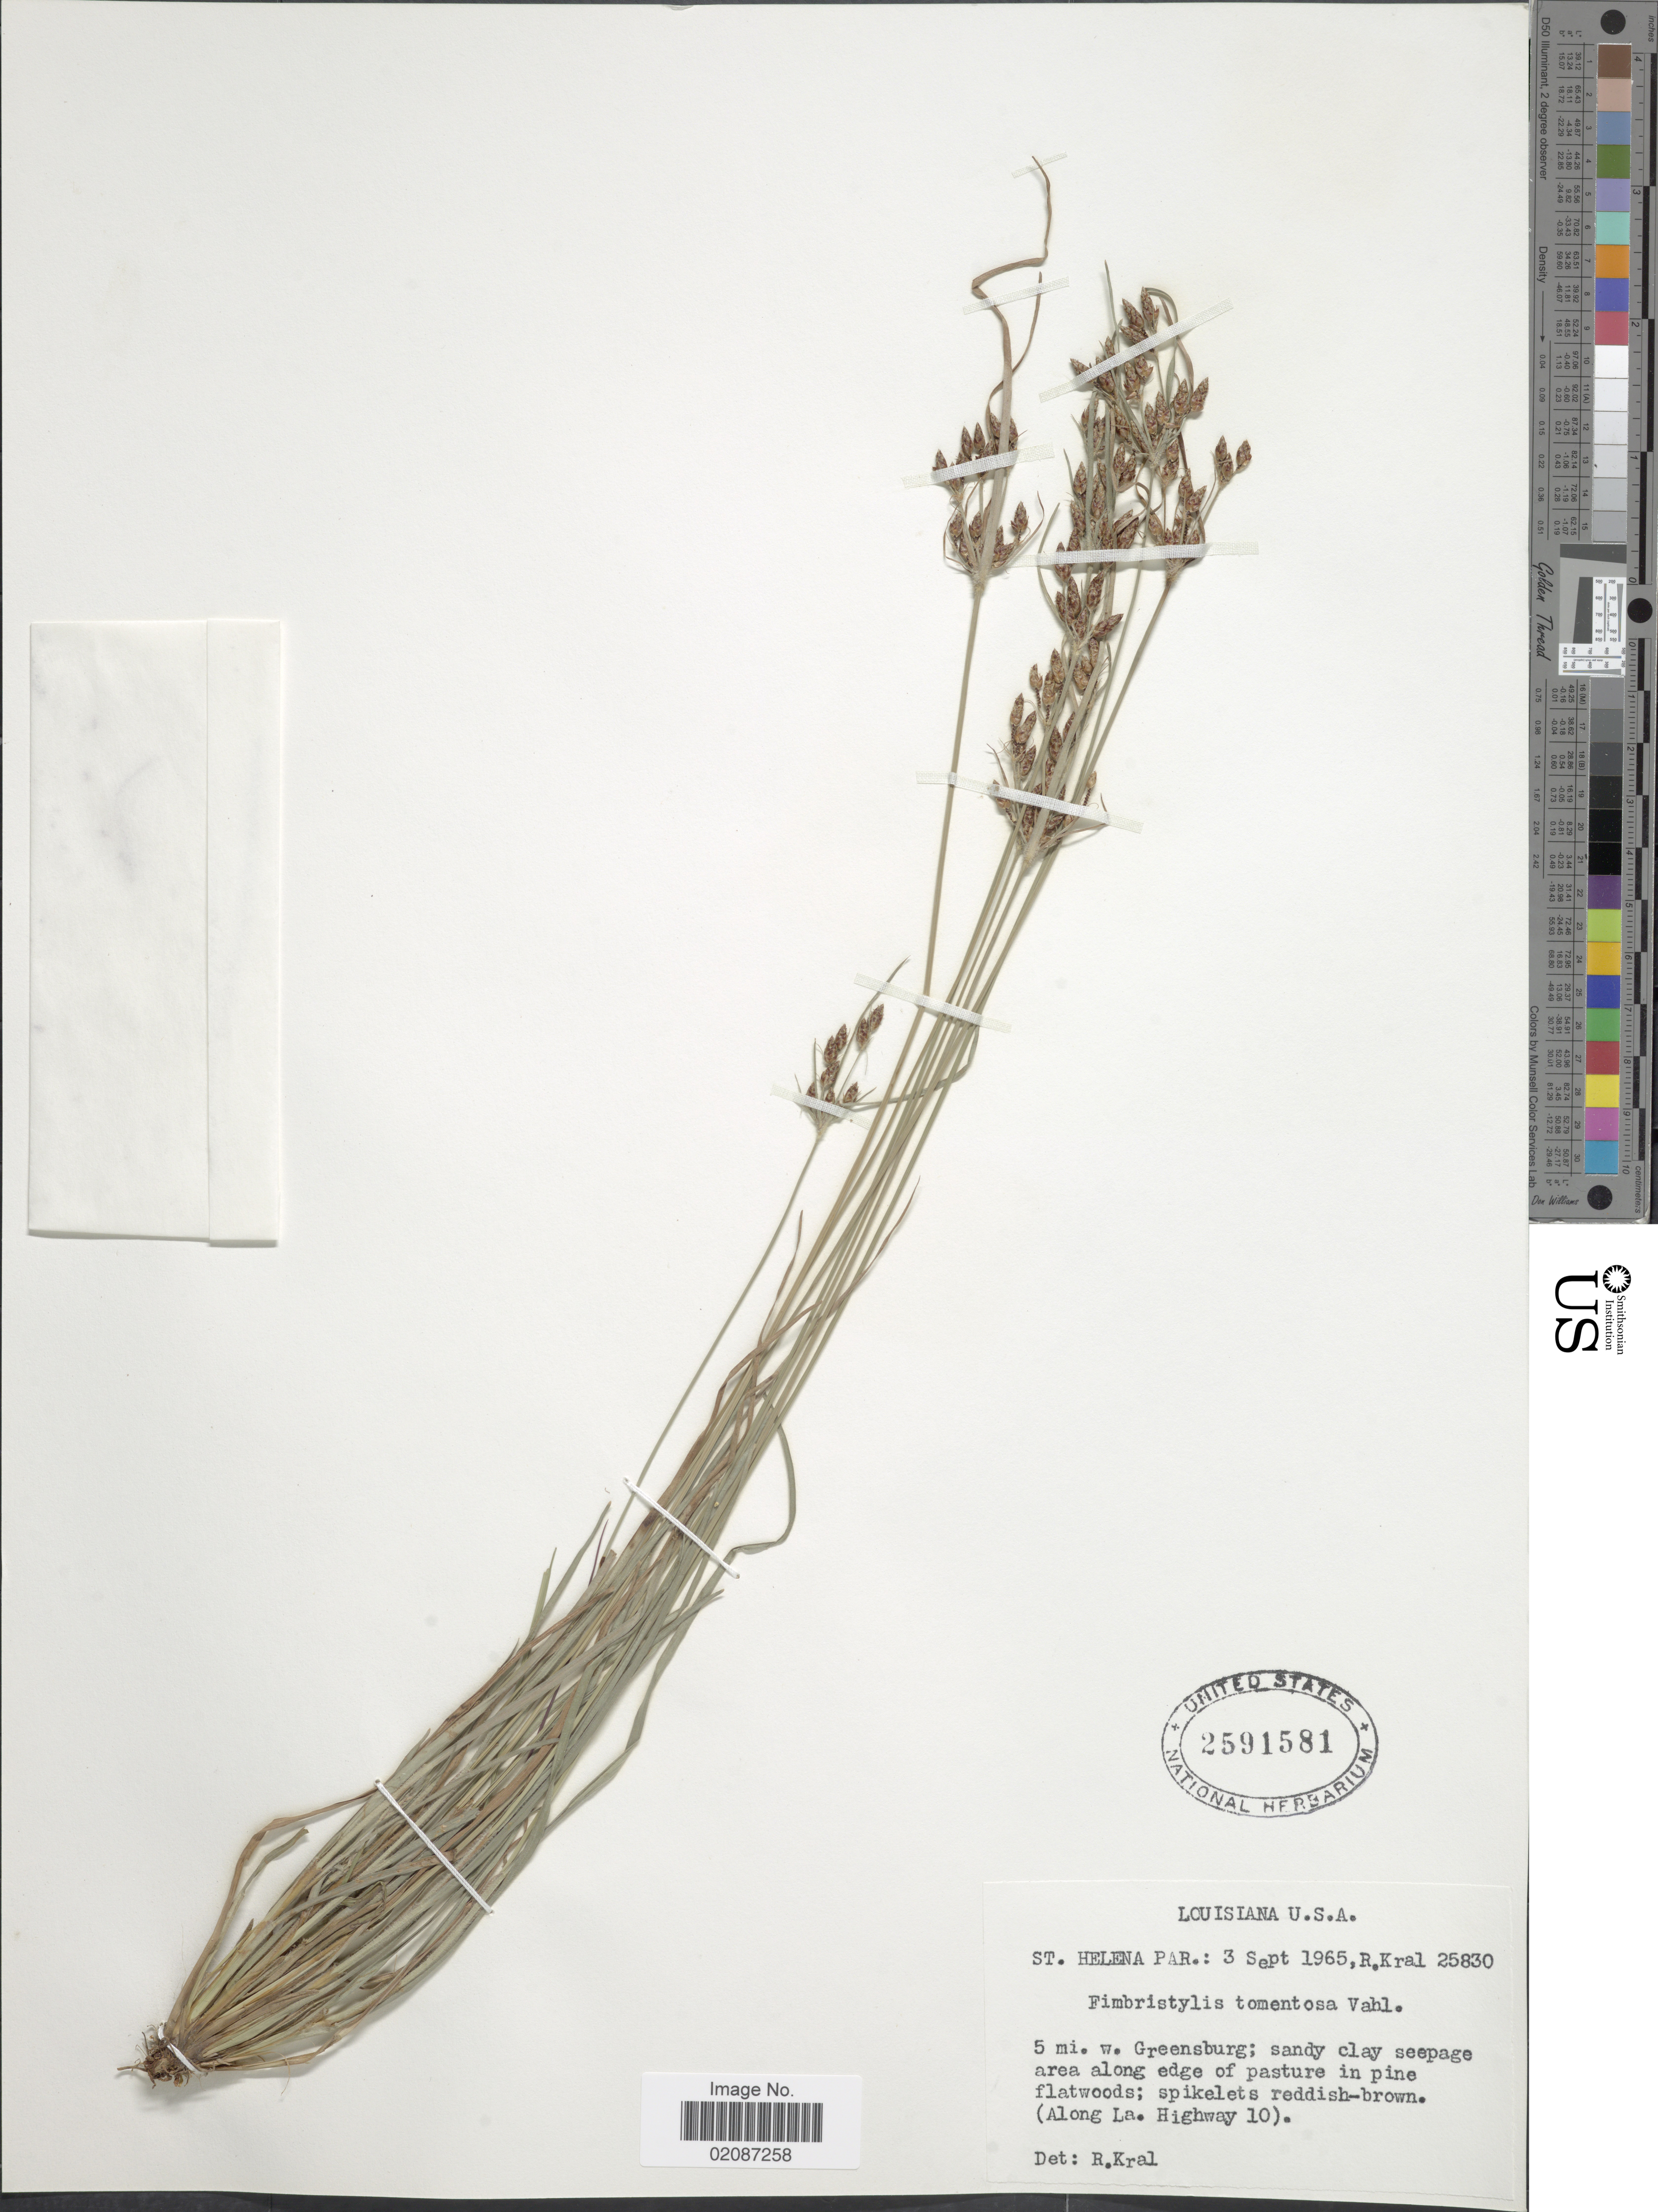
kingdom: Plantae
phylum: Tracheophyta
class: Liliopsida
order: Poales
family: Cyperaceae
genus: Fimbristylis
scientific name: Fimbristylis tomentosa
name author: Vahl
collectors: R. Kral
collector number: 25830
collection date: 1965-09-03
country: United States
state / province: Louisiana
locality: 5 mi. w. Greensburg; area along edge of pasture in pine flatwoods, (along La. Highway 10)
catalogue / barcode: US 2591581